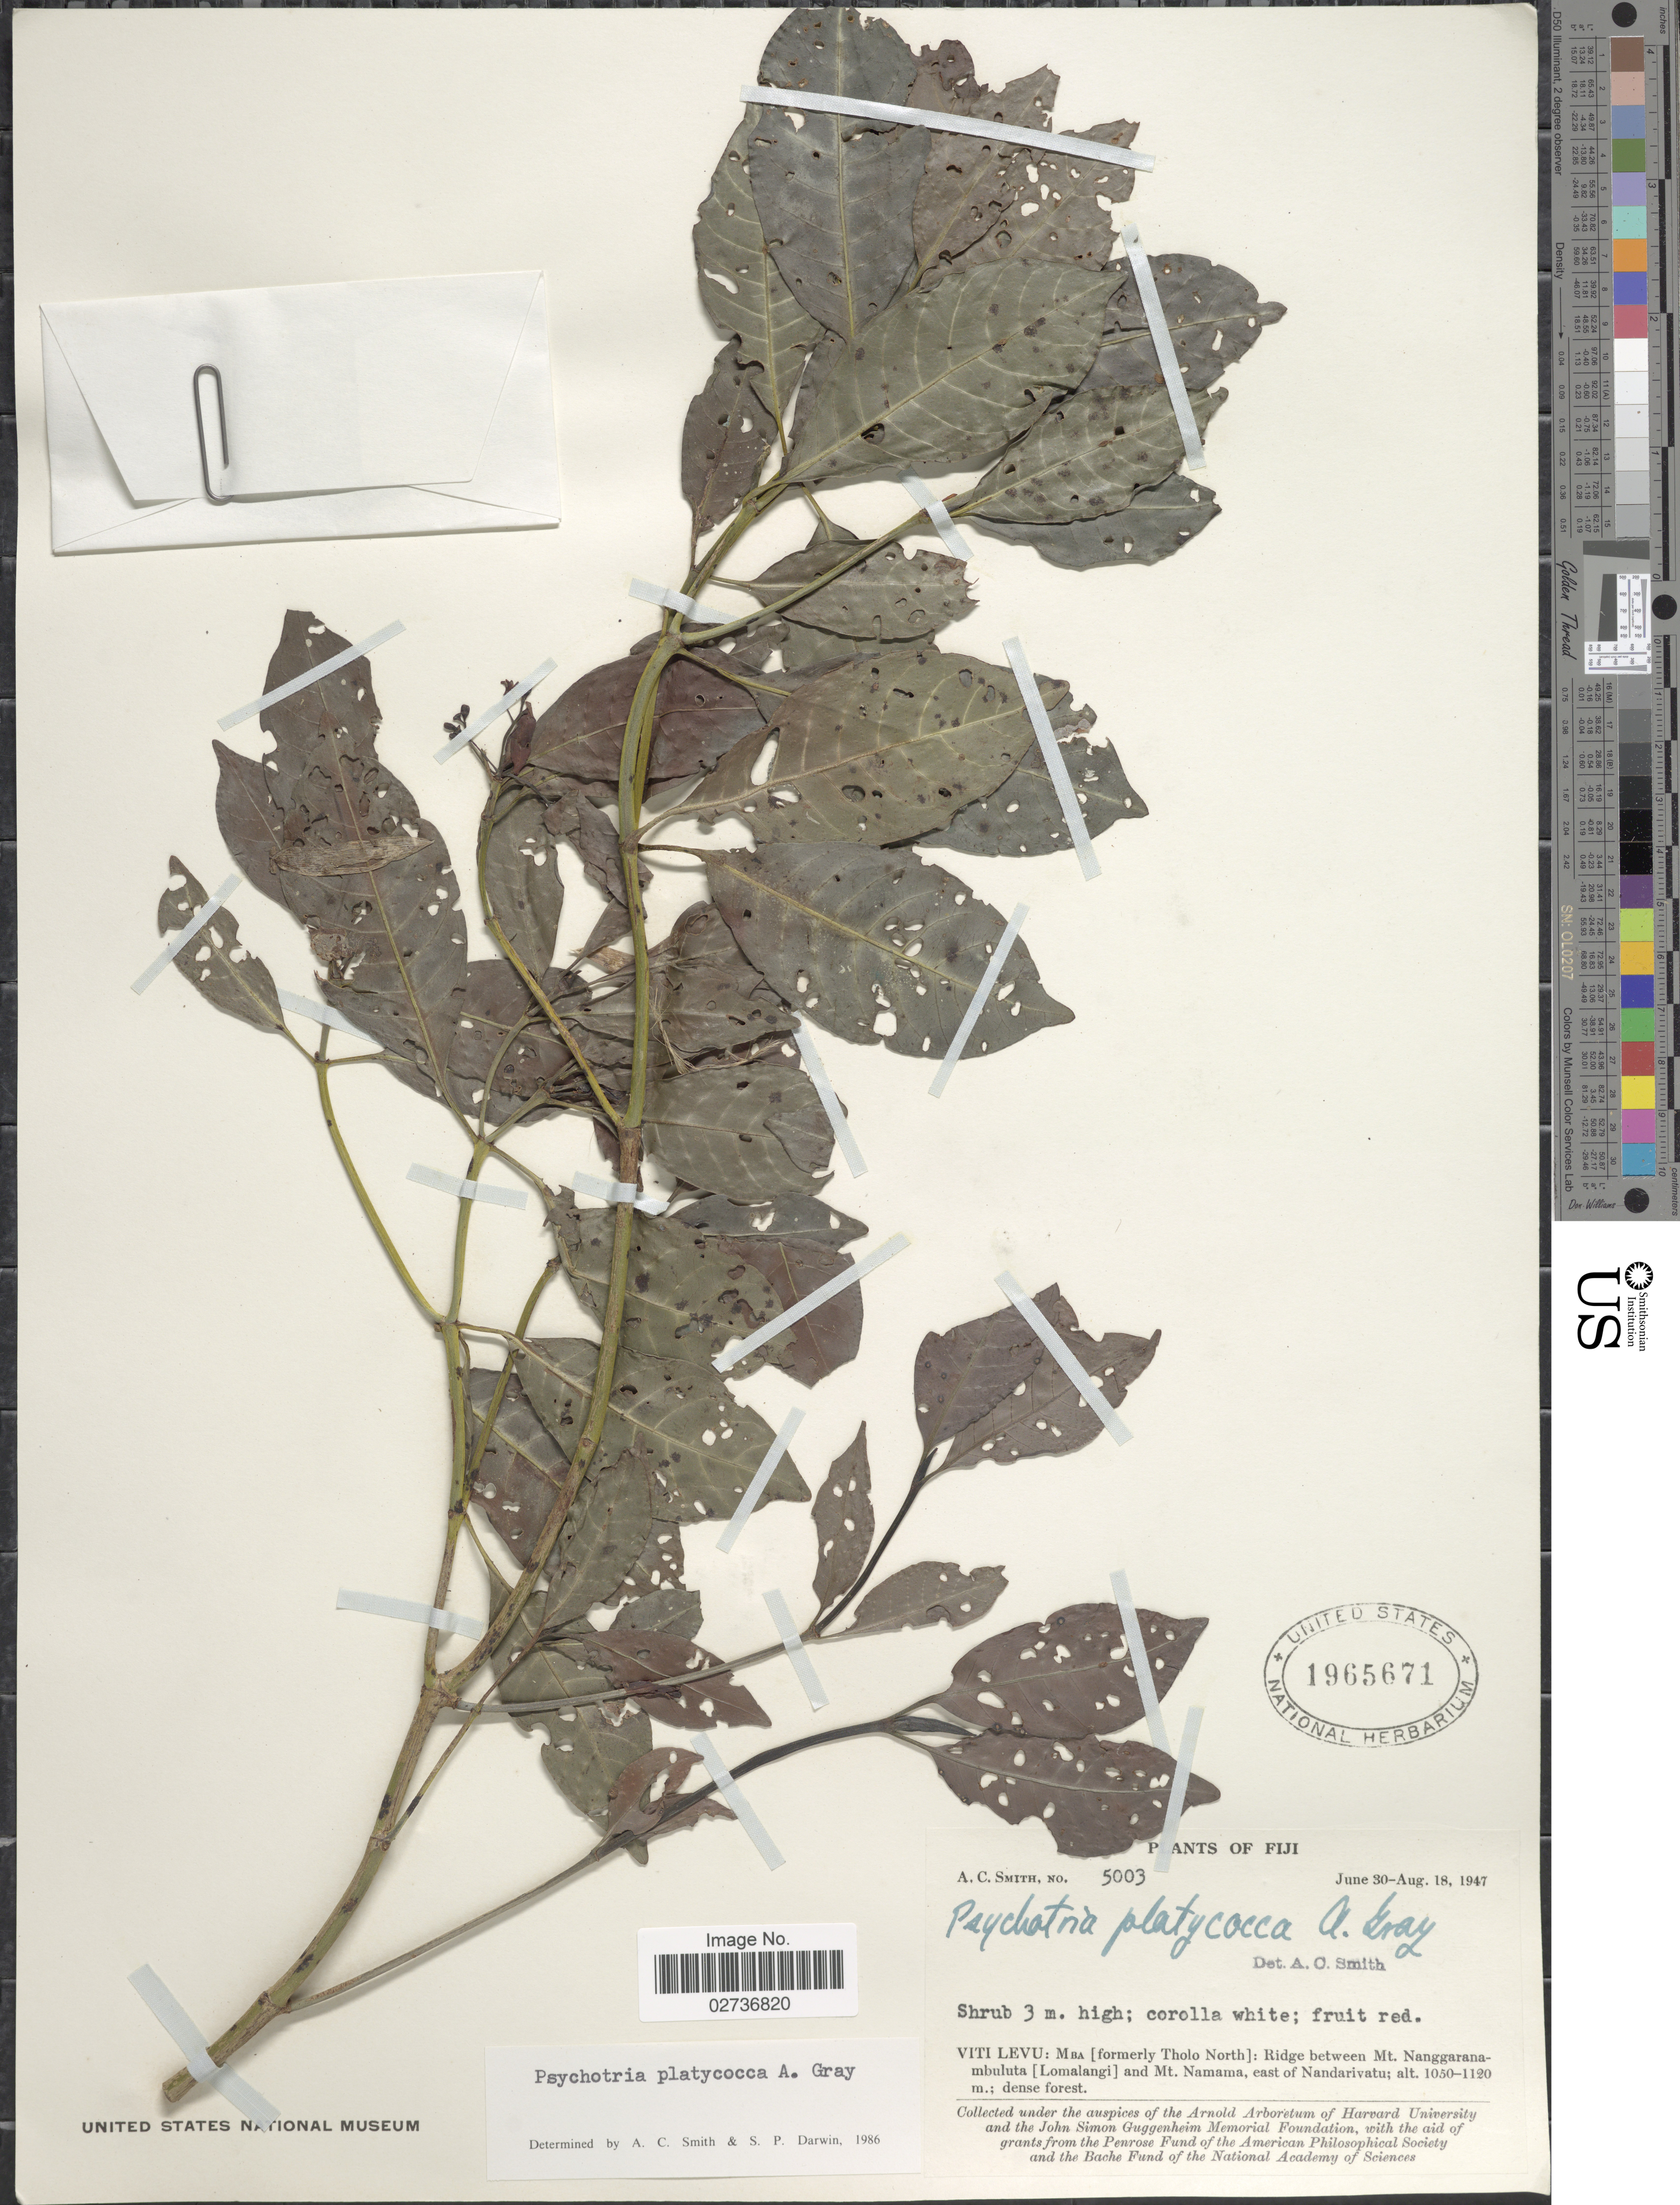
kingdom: Plantae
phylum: Tracheophyta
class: Magnoliopsida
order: Gentianales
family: Rubiaceae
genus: Psychotria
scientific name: Psychotria platycocca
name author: A. Gray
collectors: A. C. Smith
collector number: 5003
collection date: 1947-06-30/1947-08-18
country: Fiji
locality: Viti Levu: Mba [formerly Tholo North]: Ridge between Mt. Nanggaranambuluta [Lomalangi] and Mt. Namama, east of Nandarivatu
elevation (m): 1050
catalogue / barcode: US 1965671